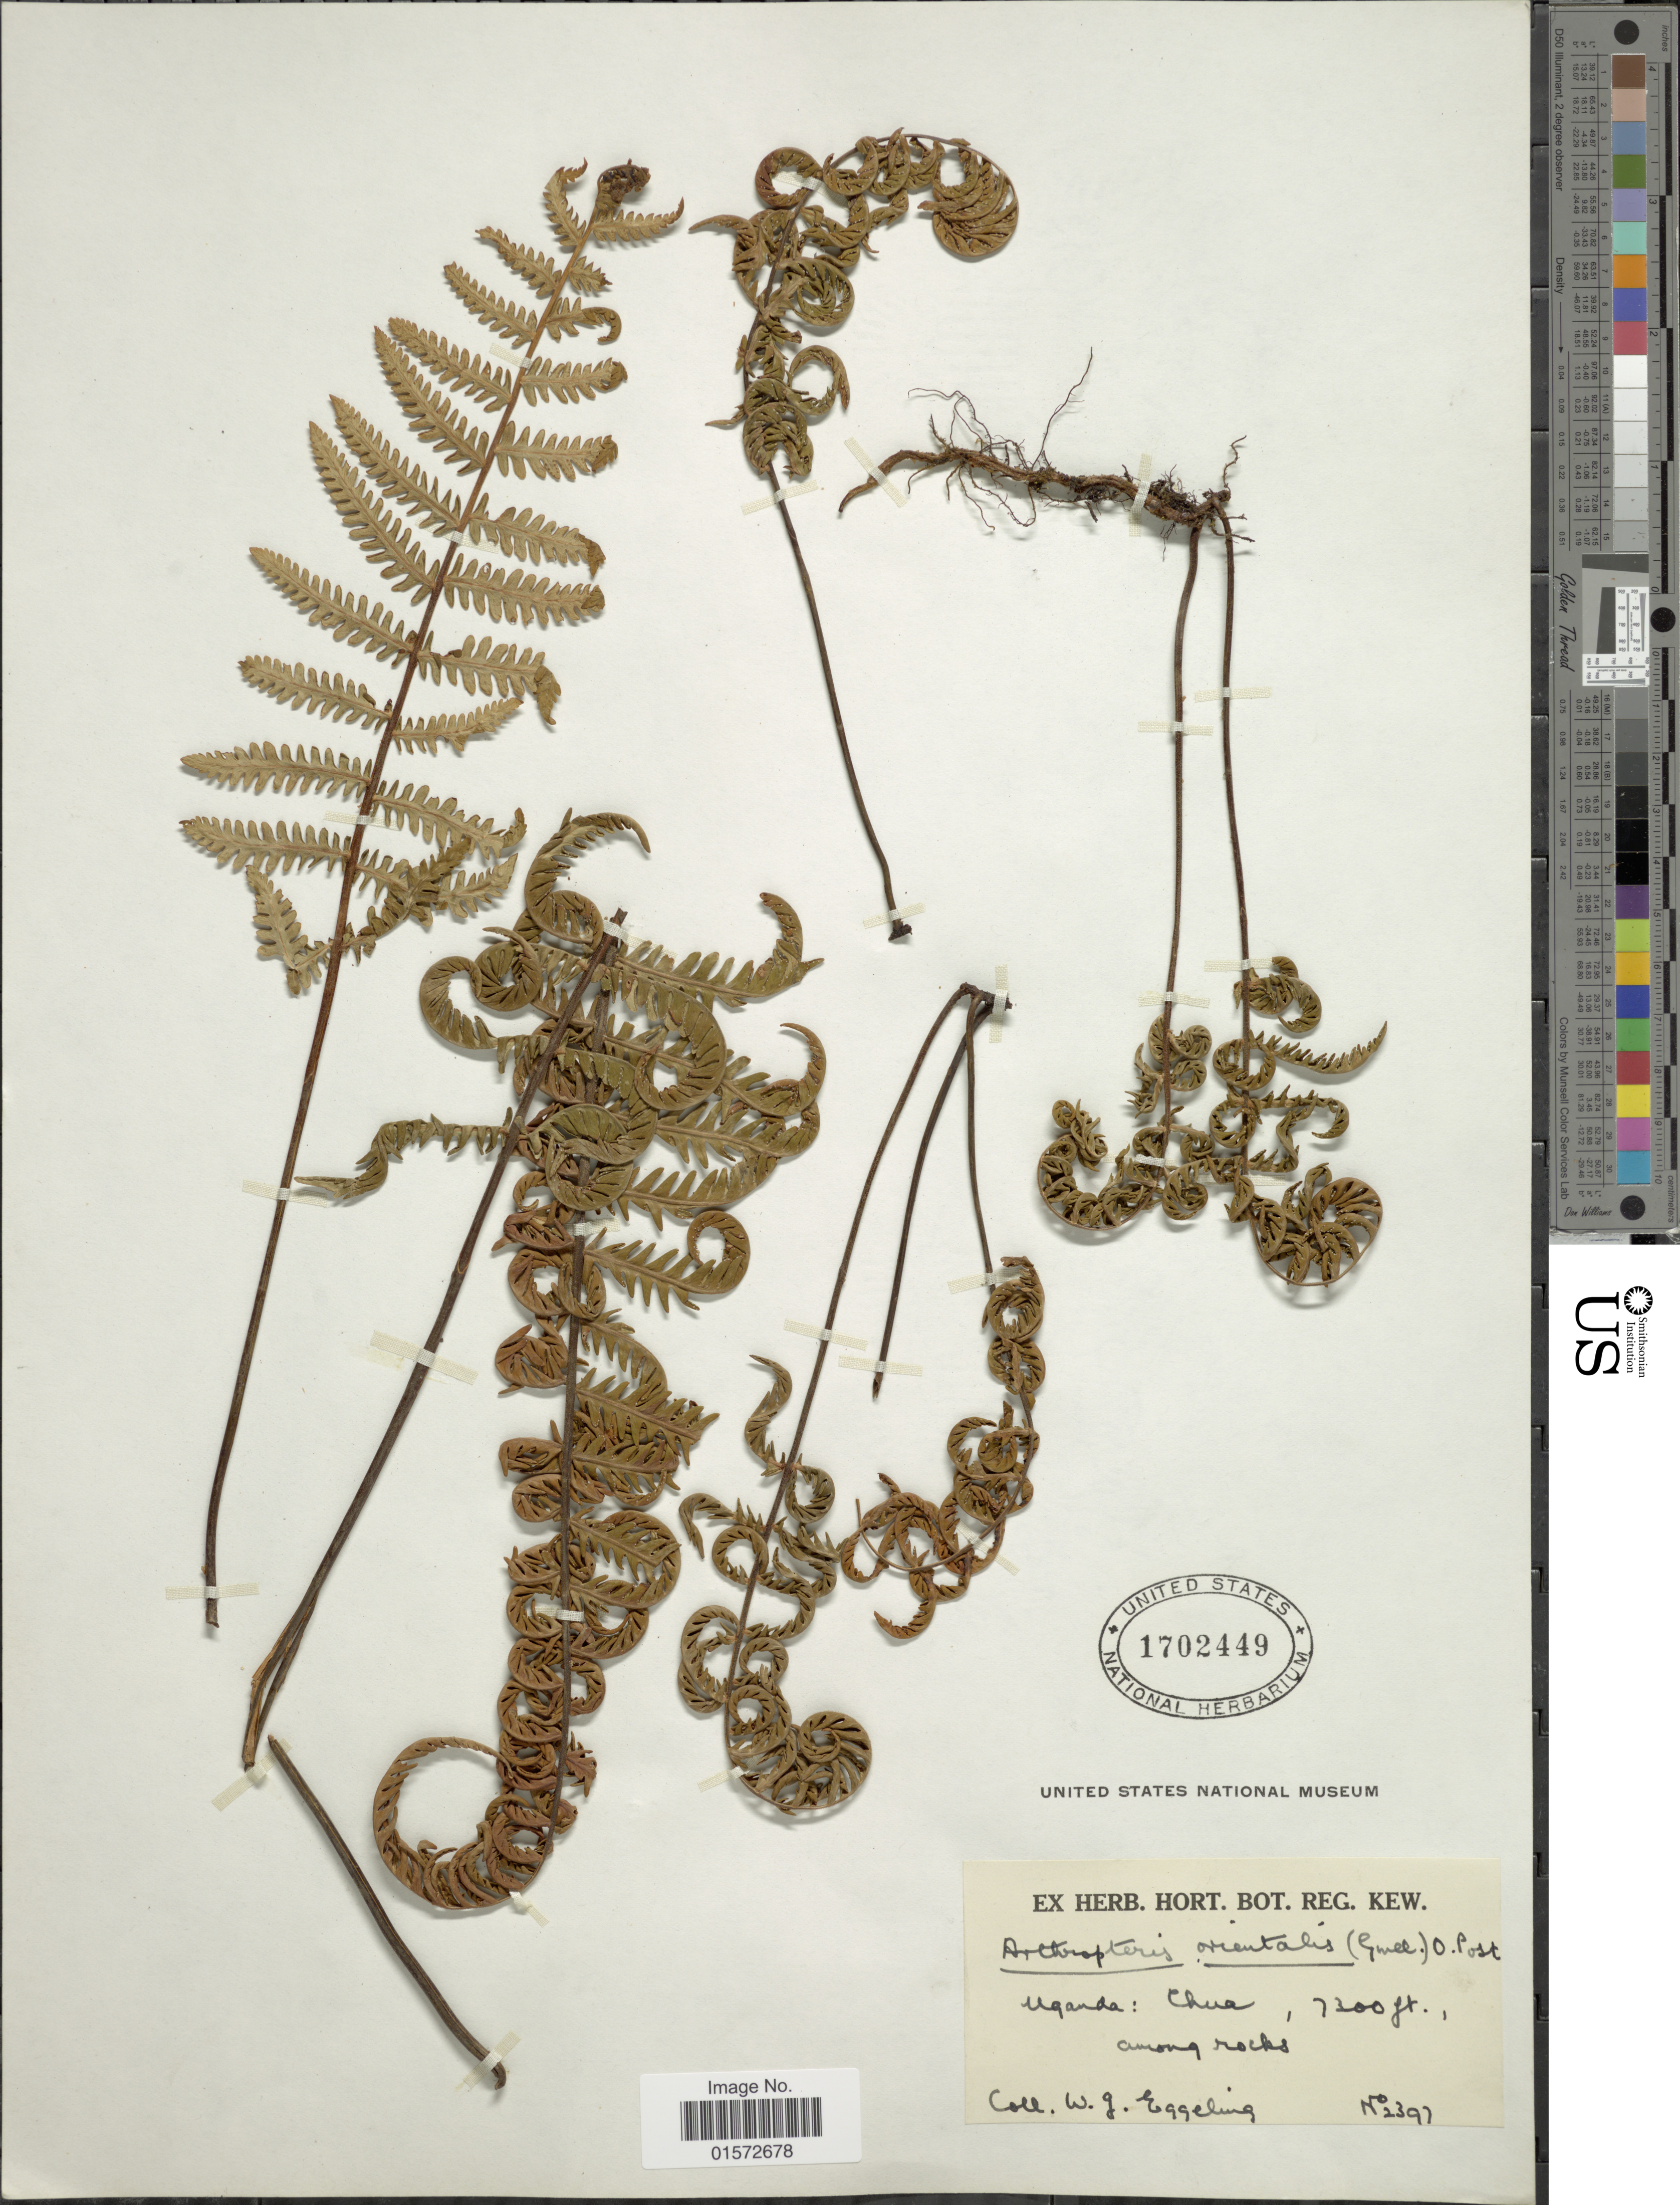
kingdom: Plantae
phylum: Tracheophyta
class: Polypodiopsida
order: Polypodiales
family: Tectariaceae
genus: Arthropteris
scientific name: Arthropteris orientalis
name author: (J.F. Gmel.) Posth.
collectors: W. Eggeling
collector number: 2397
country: Uganda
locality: Chua among rocks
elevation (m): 2225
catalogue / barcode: US 1702449